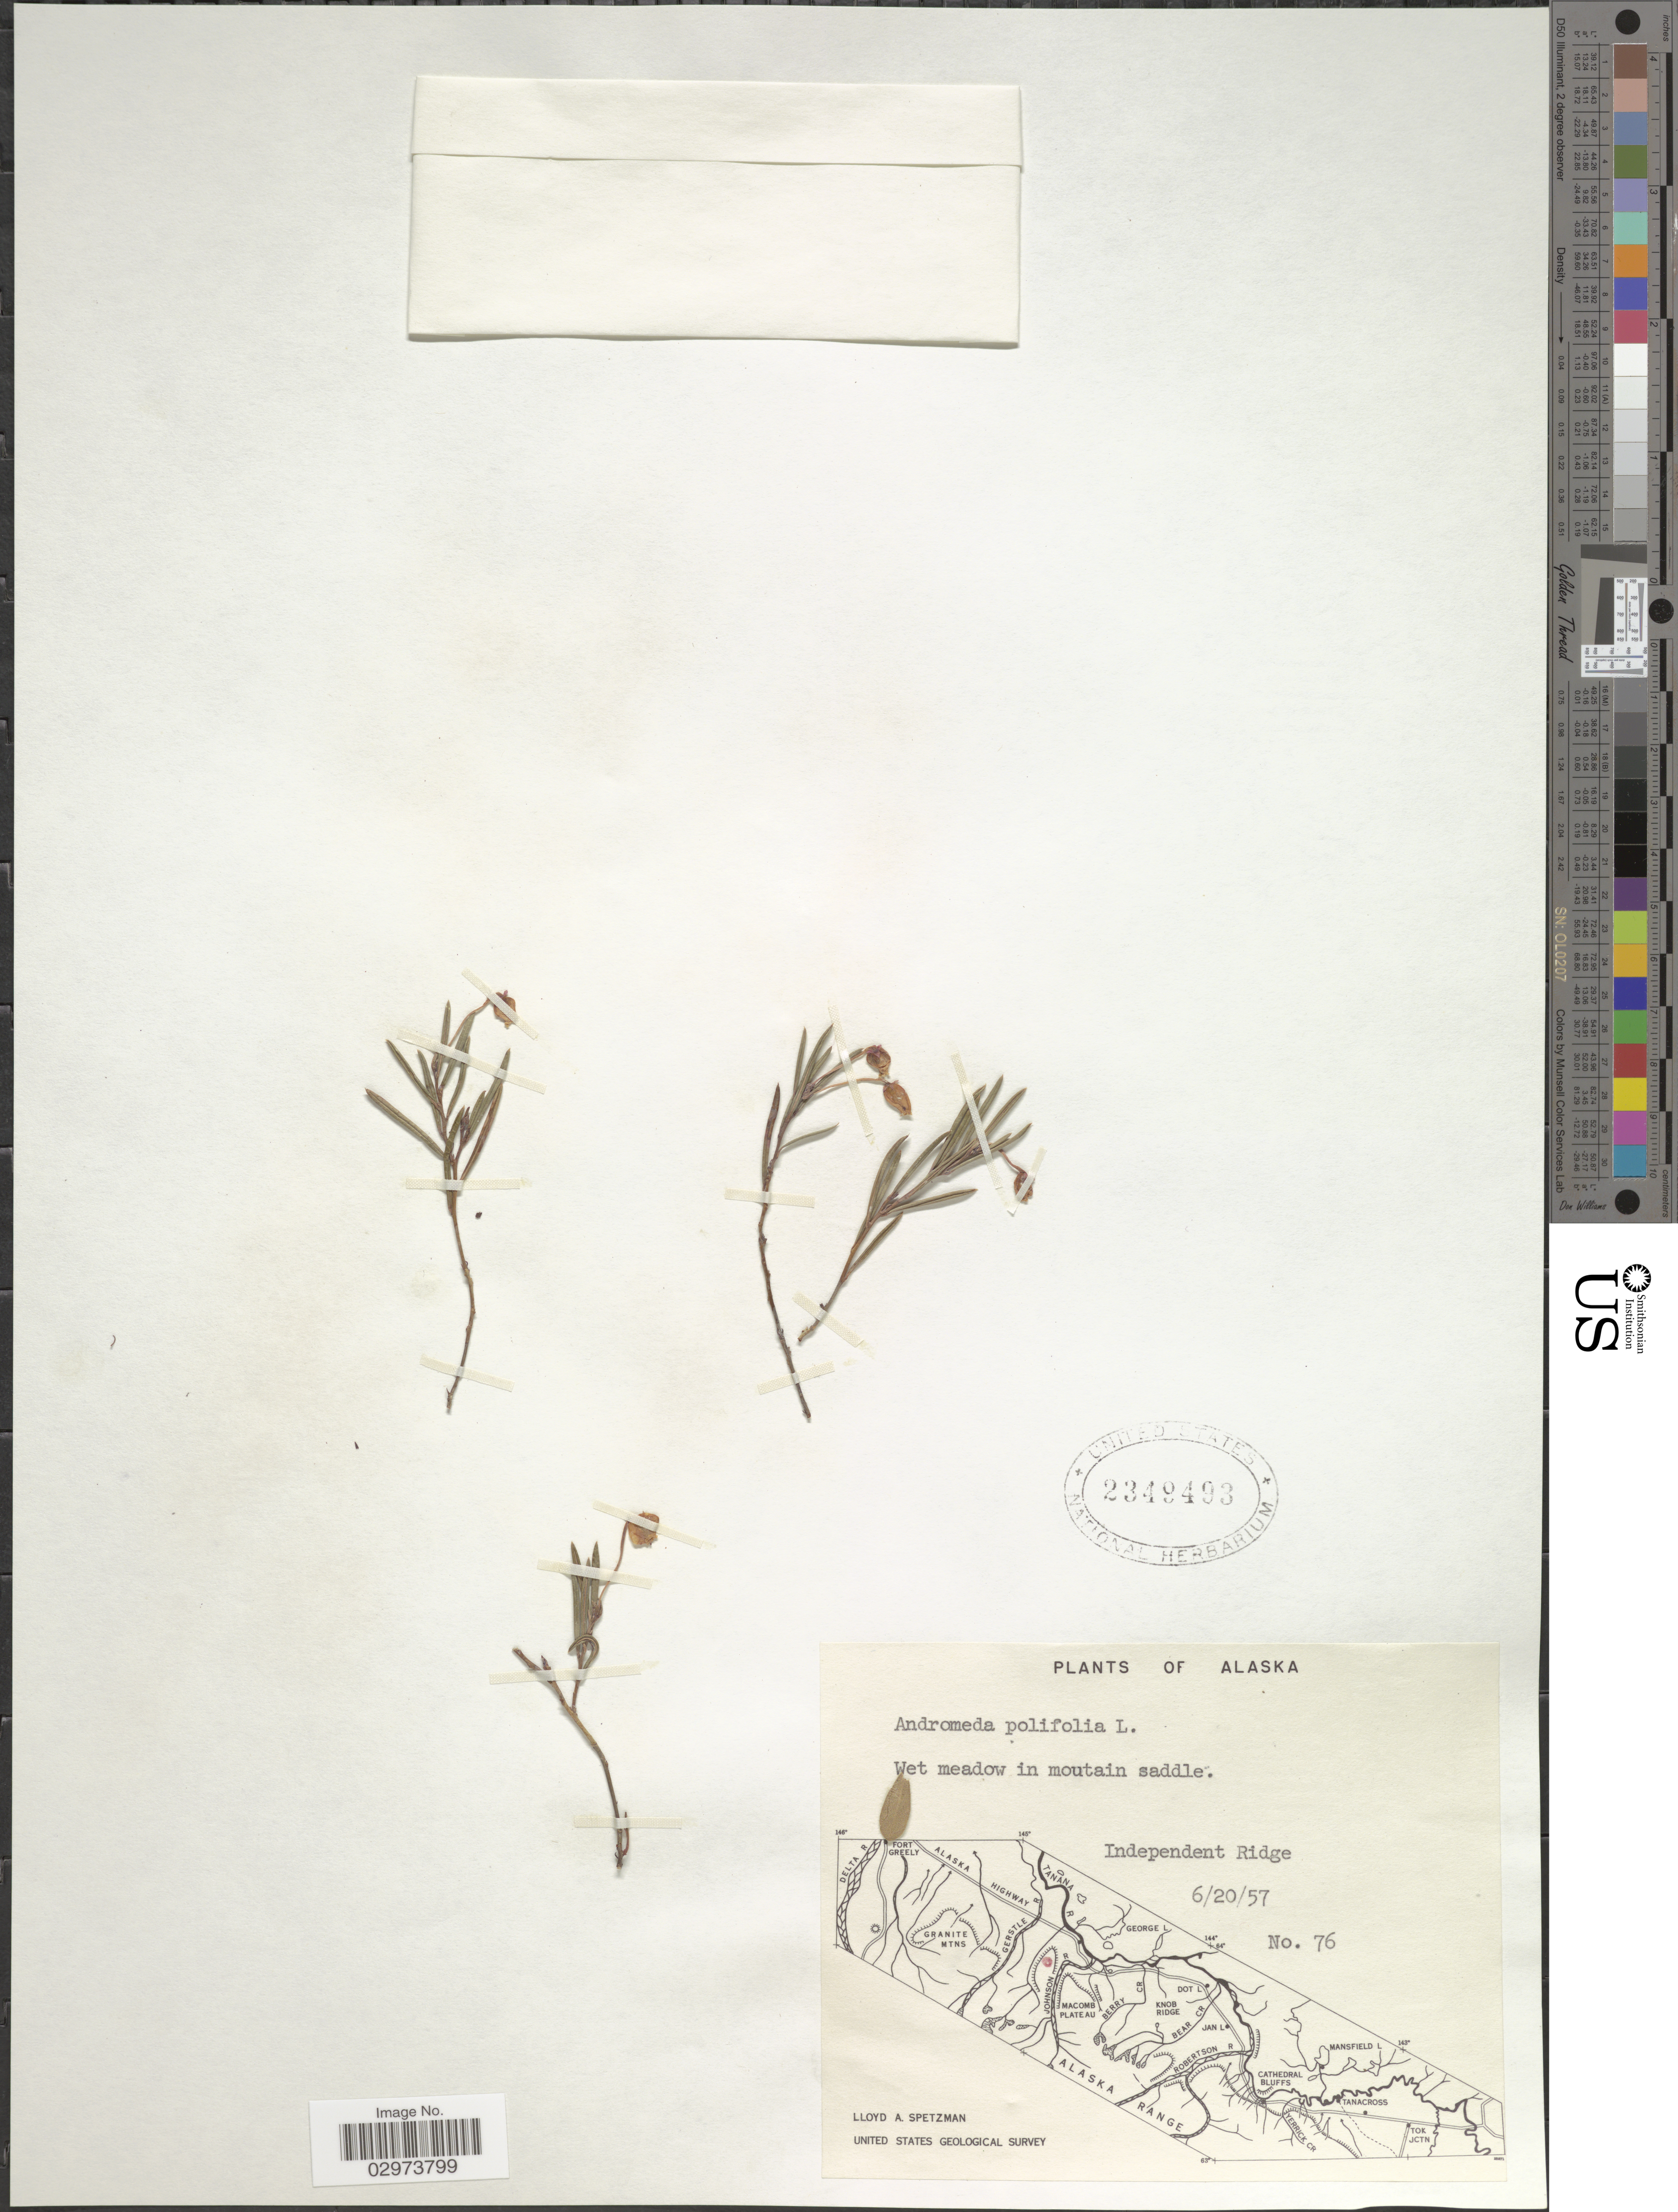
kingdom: Plantae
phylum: Tracheophyta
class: Magnoliopsida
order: Ericales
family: Ericaceae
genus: Andromeda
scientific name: Andromeda polifolia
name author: L.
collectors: L. Spetzman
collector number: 76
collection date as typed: Transcribed d/m/y: 20/6/57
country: United States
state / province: Alaska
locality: Independent Ridge.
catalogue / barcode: US 2349493